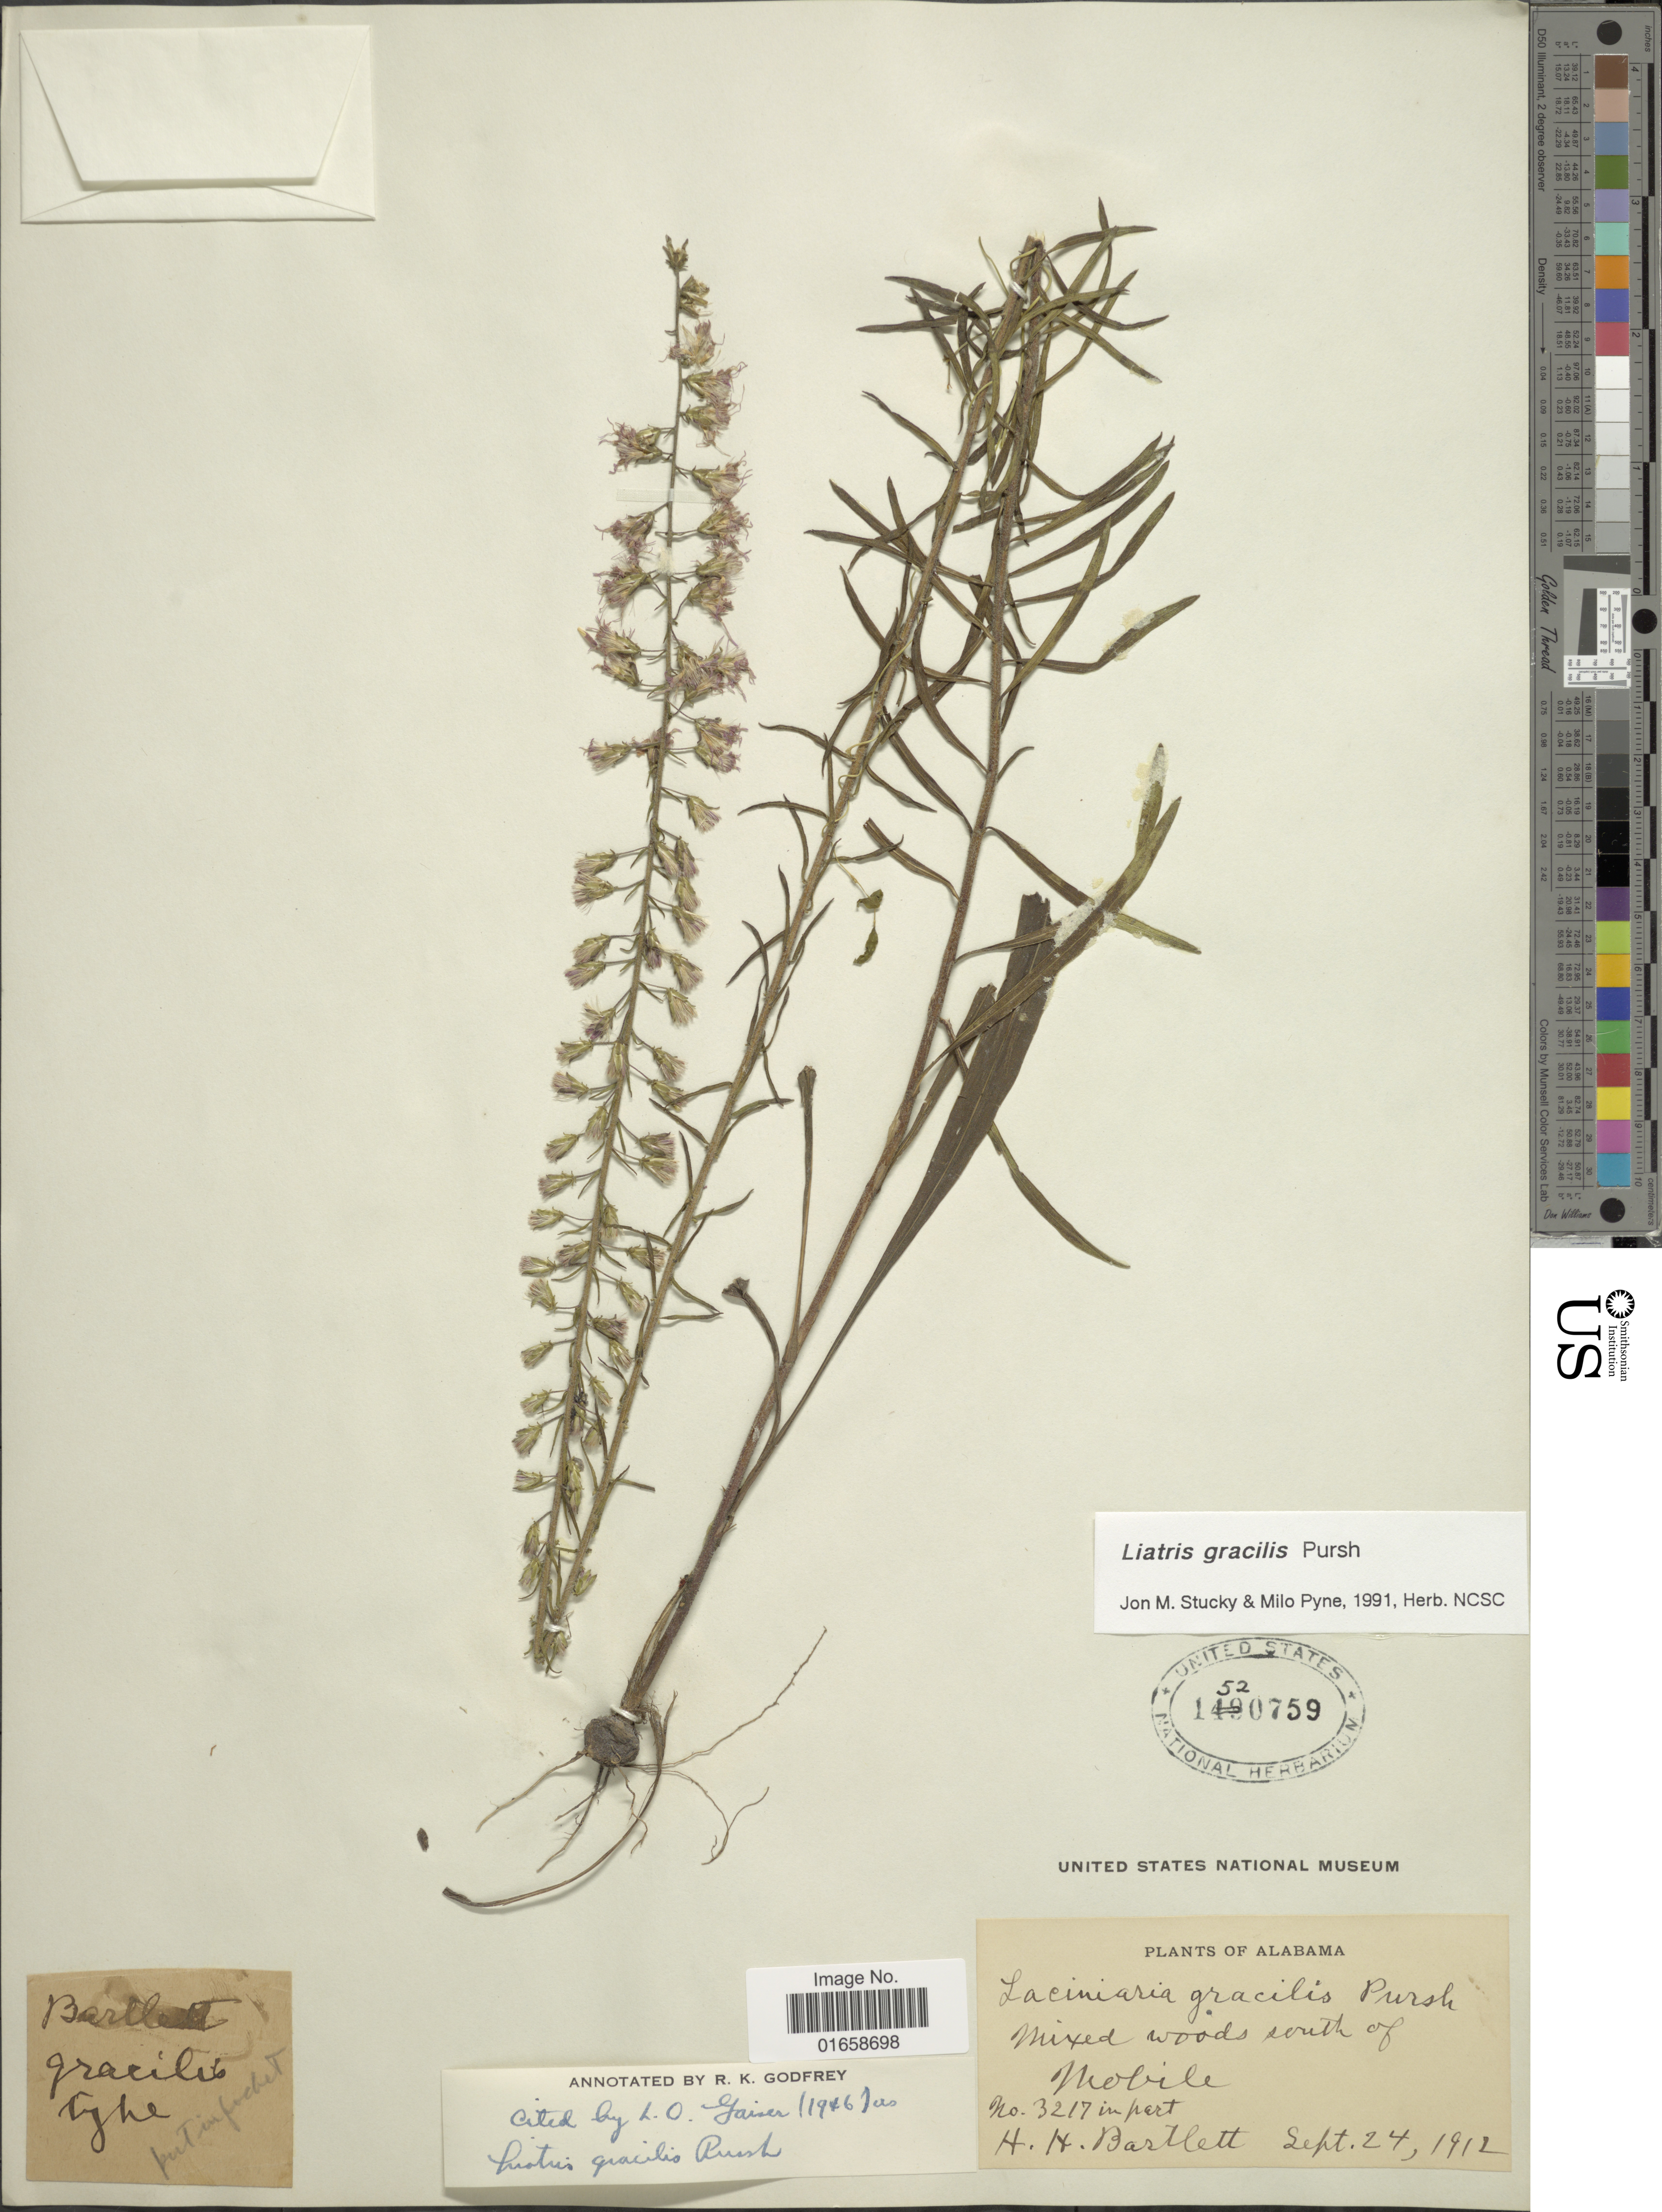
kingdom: Plantae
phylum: Tracheophyta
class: Magnoliopsida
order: Asterales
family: Asteraceae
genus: Liatris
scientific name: Liatris gracilis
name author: Pursh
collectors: H. H. Bartlett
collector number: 3217 in part*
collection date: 1912-09-24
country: United States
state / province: Alabama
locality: Mixed woods south of Mobile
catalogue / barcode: US 1520759